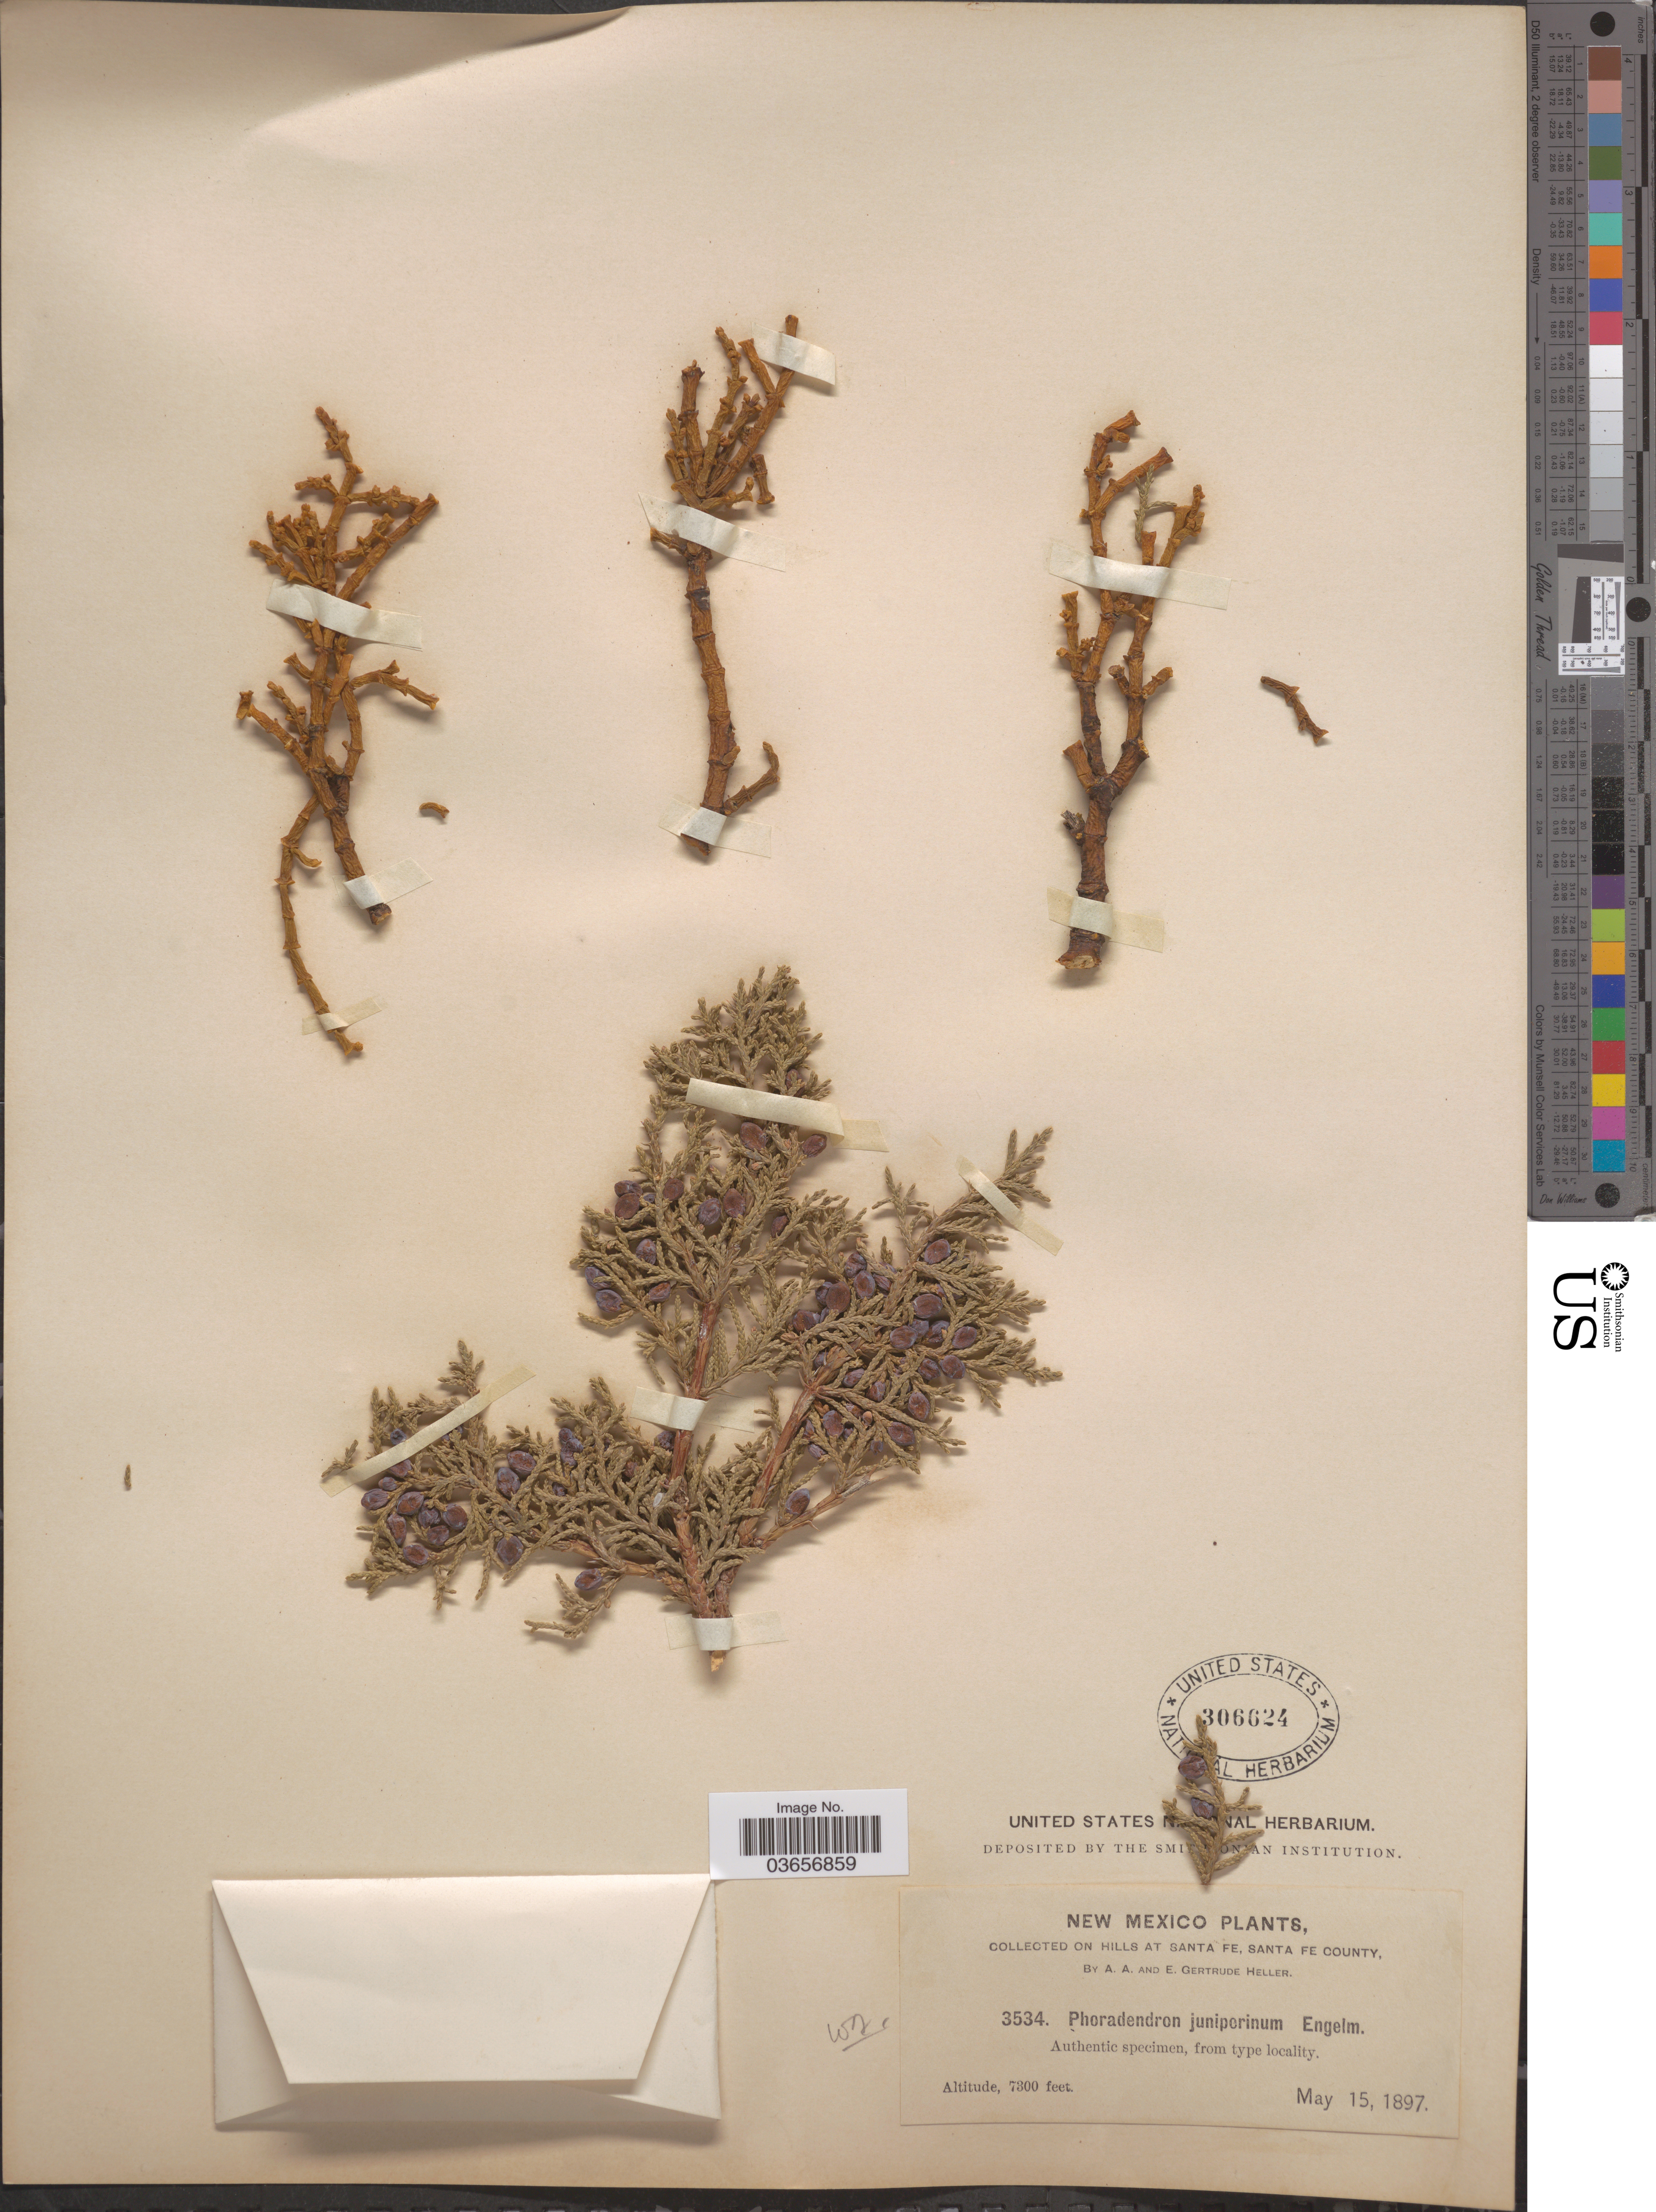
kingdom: Plantae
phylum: Tracheophyta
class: Magnoliopsida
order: Santalales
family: Viscaceae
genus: Phoradendron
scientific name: Phoradendron juniperinum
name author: Engelm. ex A. Gray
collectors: A. A. Heller & E. G. Heller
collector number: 3534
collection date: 1897-05-15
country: United States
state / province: New Mexico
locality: On Hills at Santa Fe, Santa Fe County.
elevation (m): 2225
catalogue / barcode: US 306624